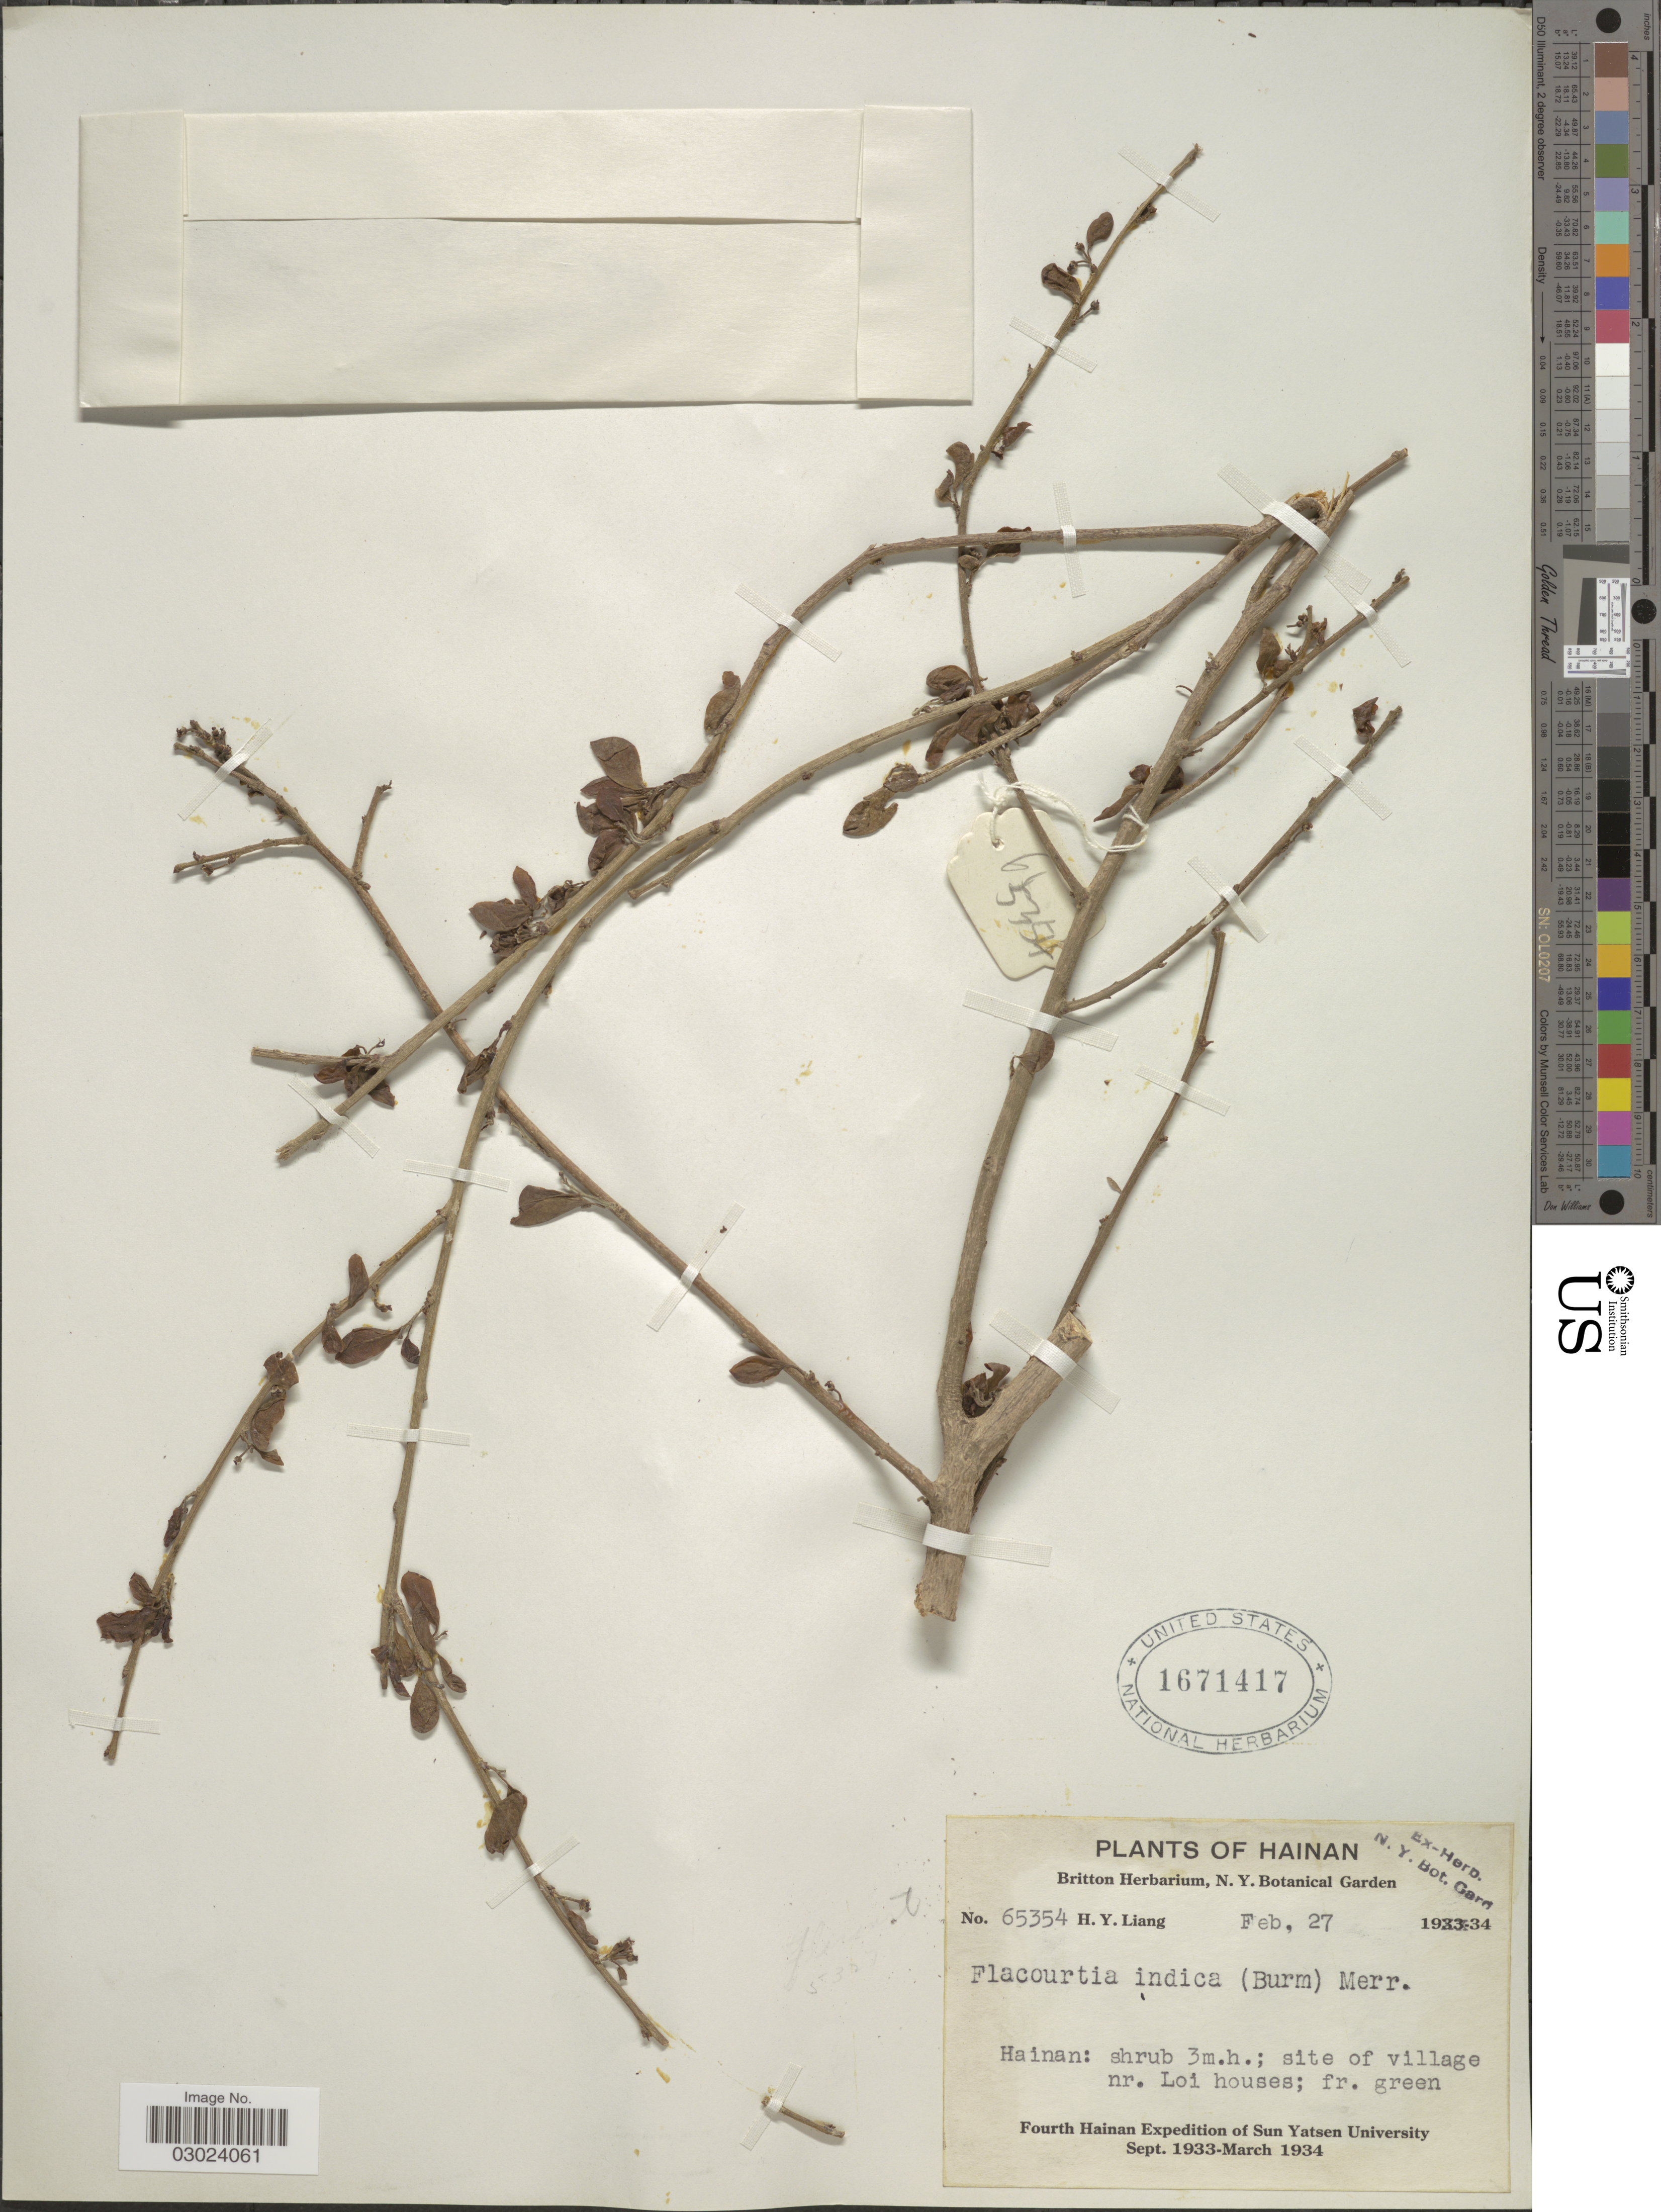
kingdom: Plantae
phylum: Tracheophyta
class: Magnoliopsida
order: Malpighiales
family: Salicaceae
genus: Flacourtia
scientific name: Flacourtia indica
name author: (Burm. f.) Merr.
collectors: H. Y. Liang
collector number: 65354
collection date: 1934-02-27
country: China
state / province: Hainan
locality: Site of village nr. Loi houses.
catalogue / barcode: US 1671417